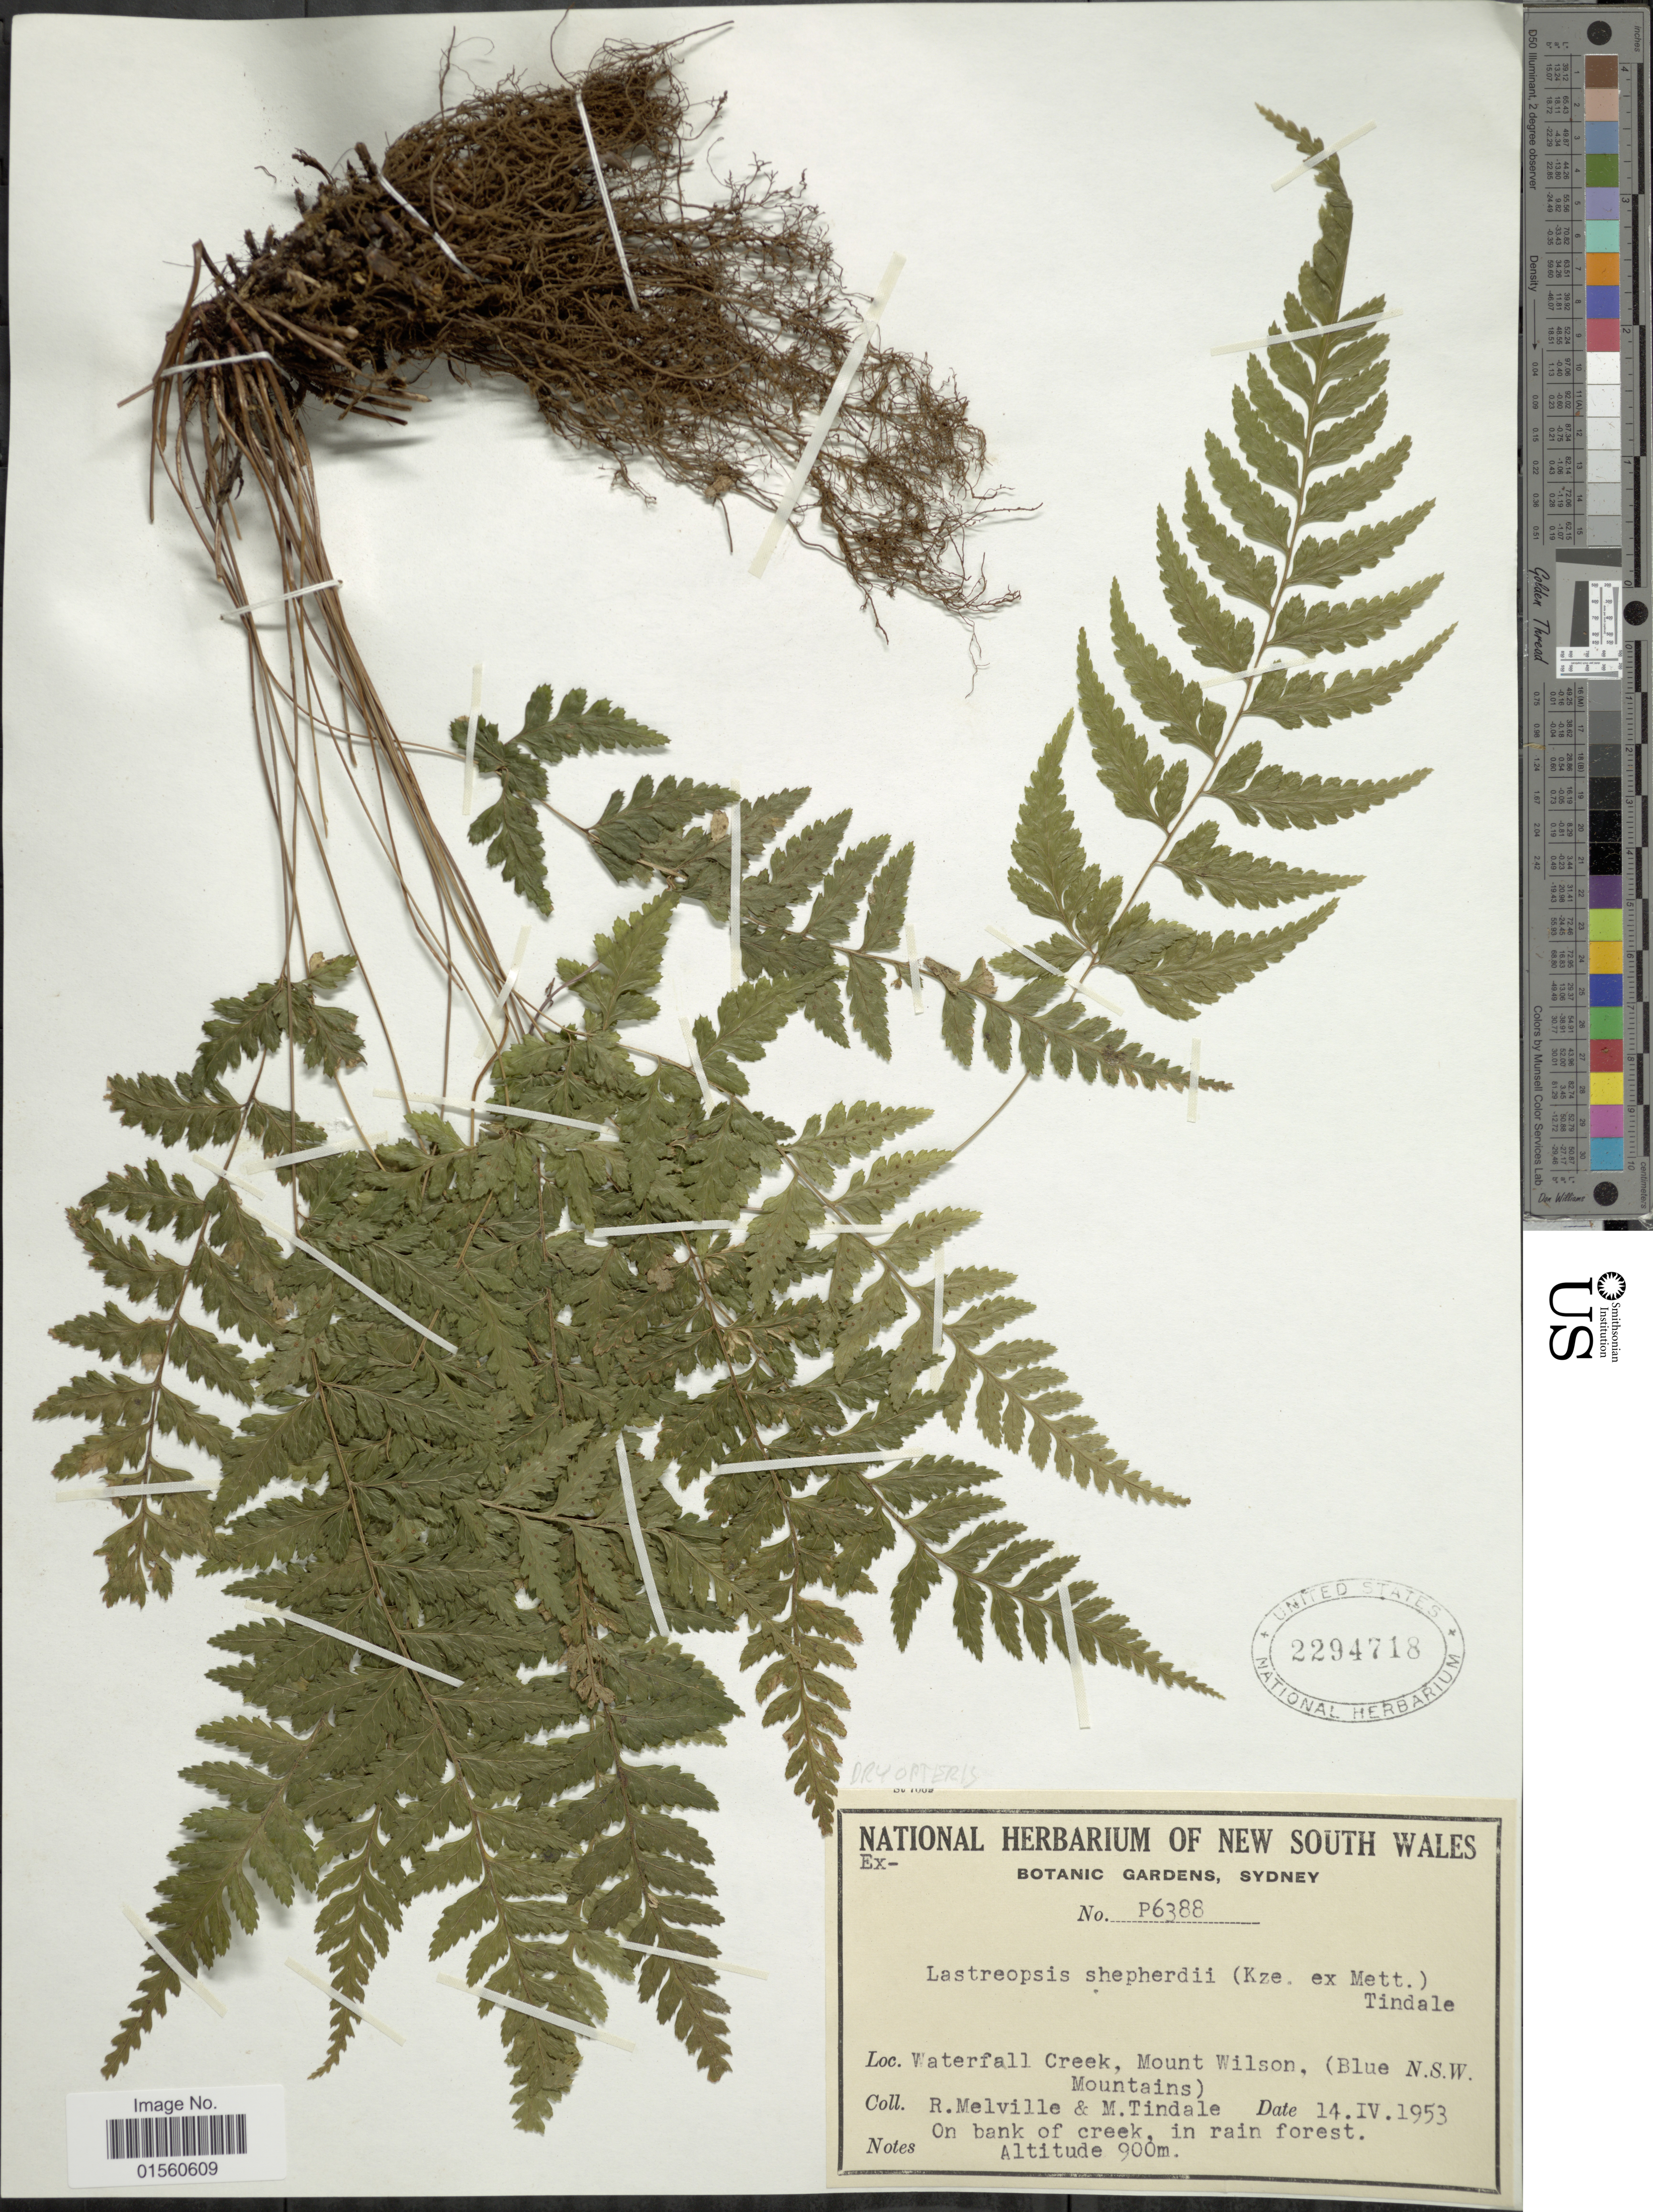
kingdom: Plantae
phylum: Tracheophyta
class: Polypodiopsida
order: Polypodiales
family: Dryopteridaceae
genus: Parapolystichum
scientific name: Parapolystichum acuminatum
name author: (Houlston) Labiak et al.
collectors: R. Melville & M. D. Tindale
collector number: P6388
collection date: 1953-04-14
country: Australia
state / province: New South Wales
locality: Waterfall Creek, Mount Wilson (Blue Mountains), N.S.W.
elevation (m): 900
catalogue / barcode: US 2294718